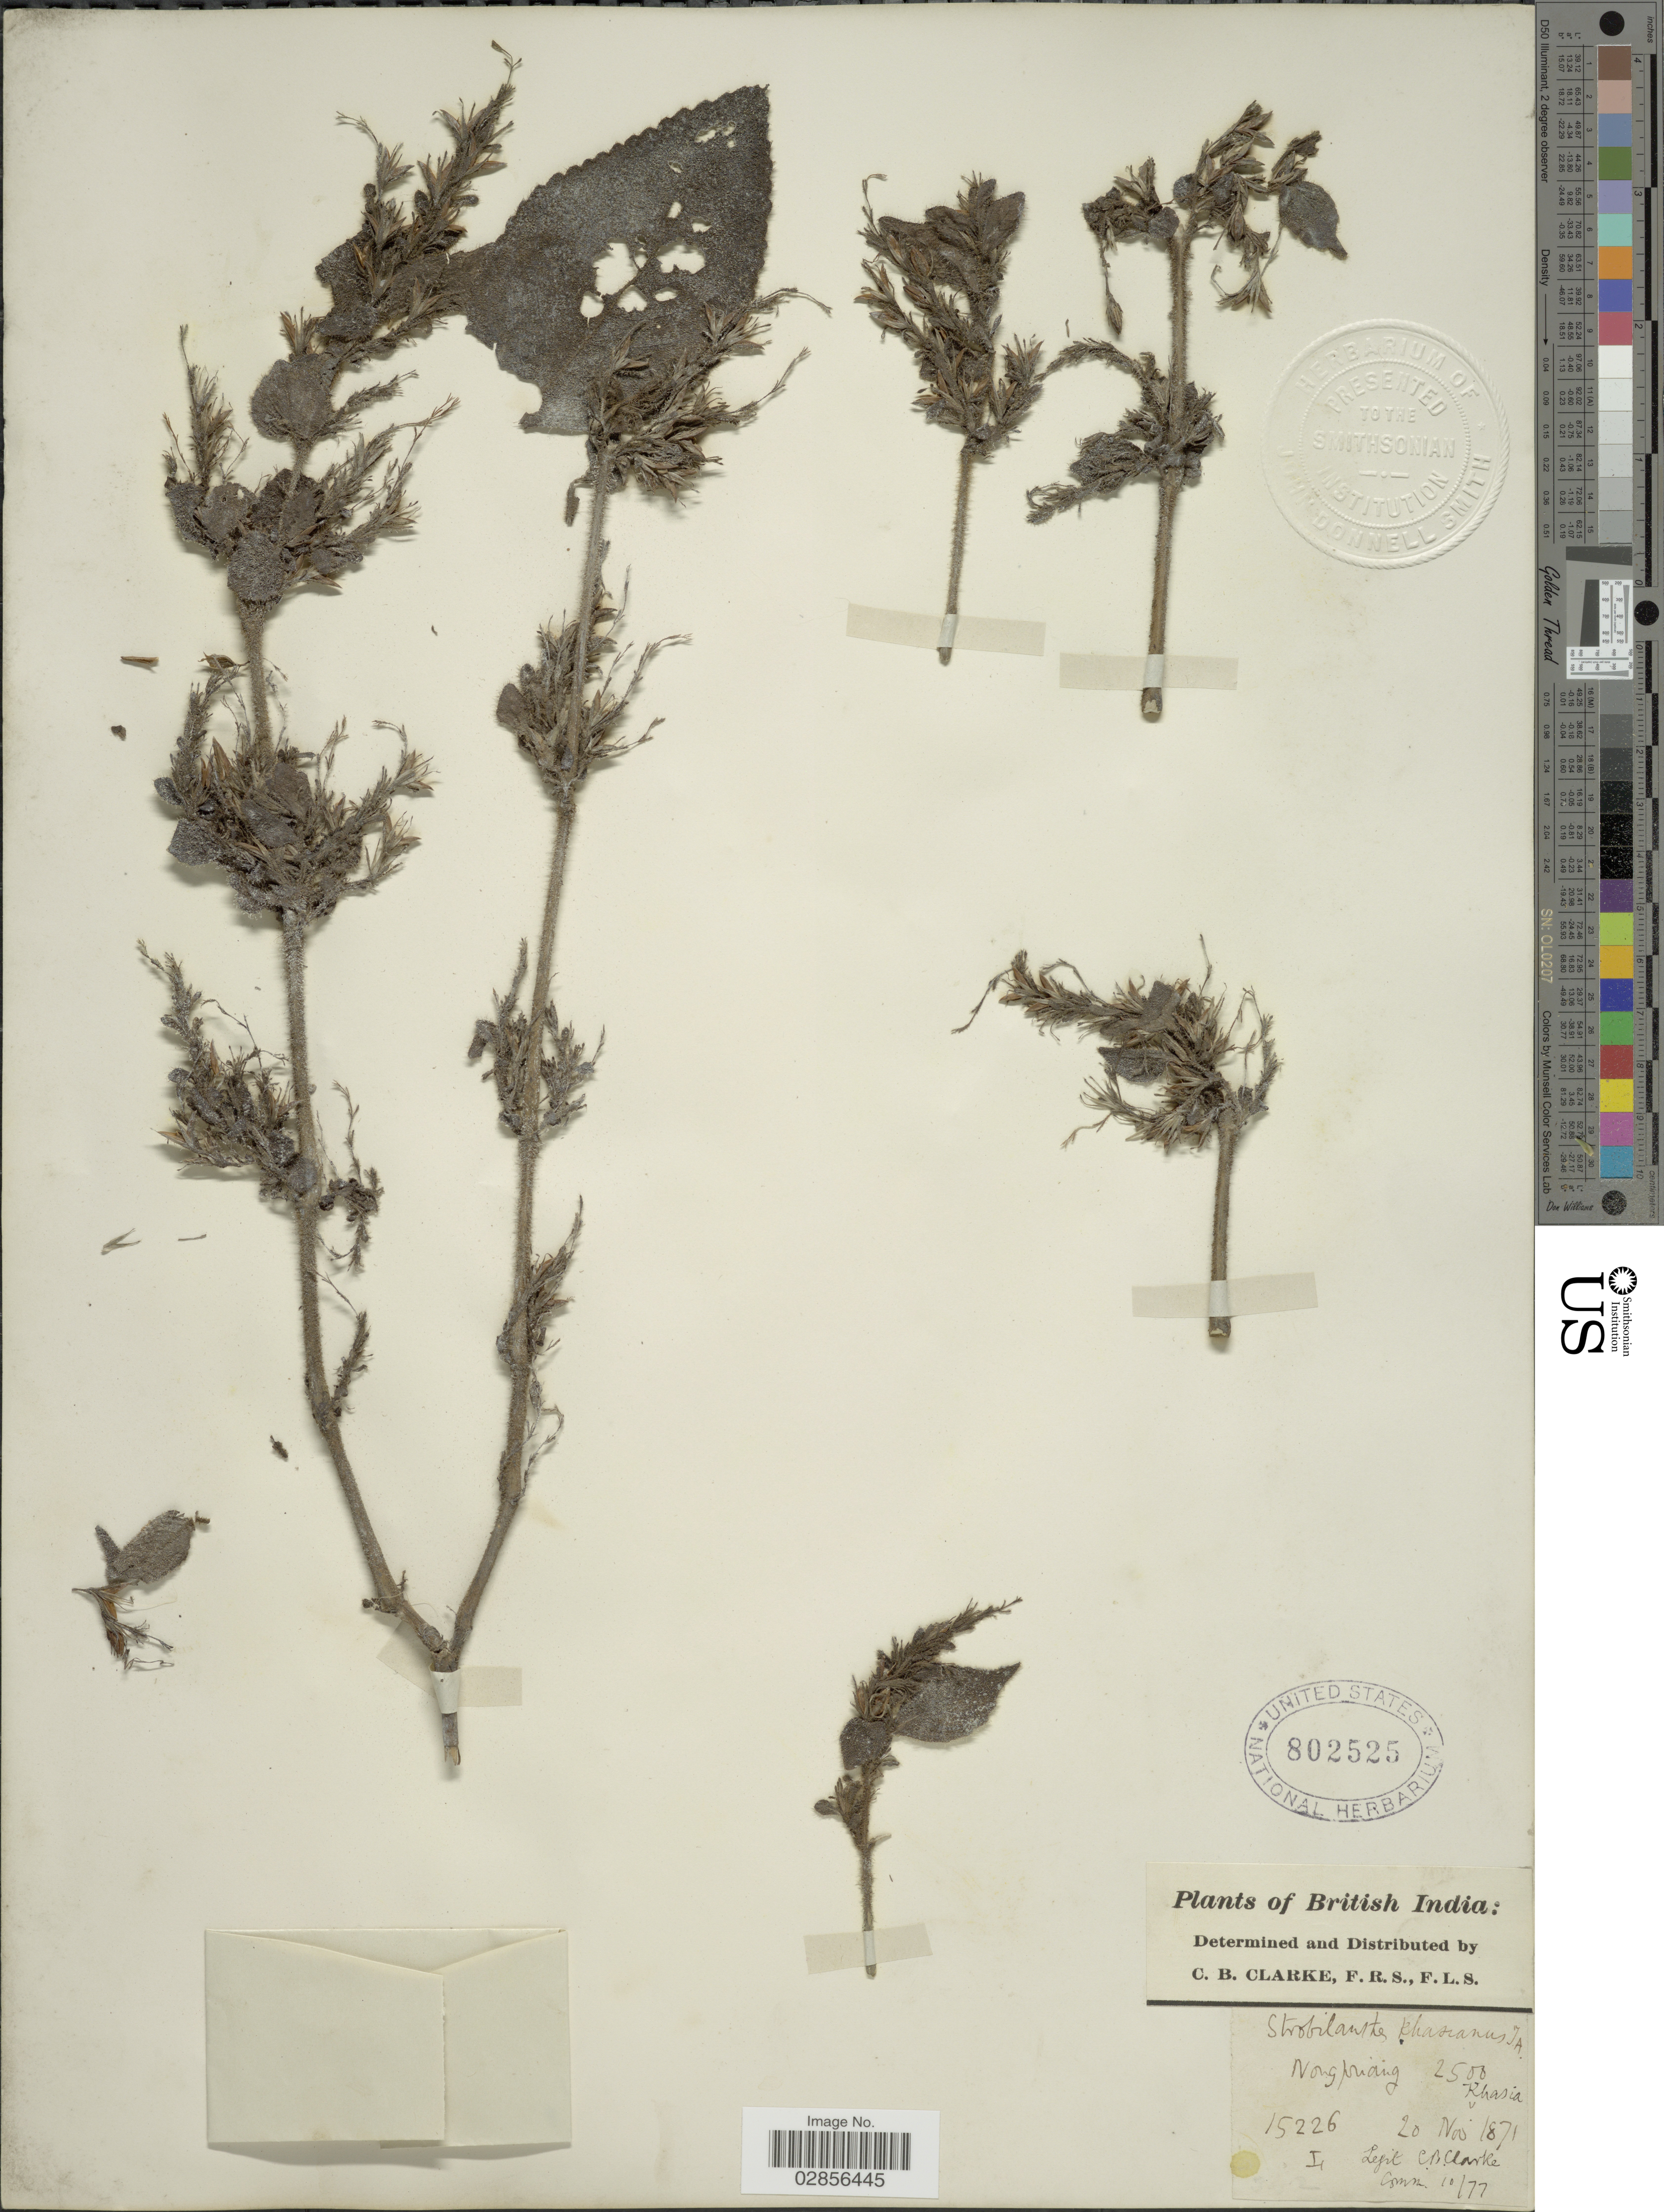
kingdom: Plantae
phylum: Tracheophyta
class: Magnoliopsida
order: Lamiales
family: Acanthaceae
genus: Strobilanthes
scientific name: Strobilanthes khasyana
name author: T. Anderson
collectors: C. B. Clarke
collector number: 15226I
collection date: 1871-11-20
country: India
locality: British India. Nongpnang Khasia.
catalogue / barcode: US 802525